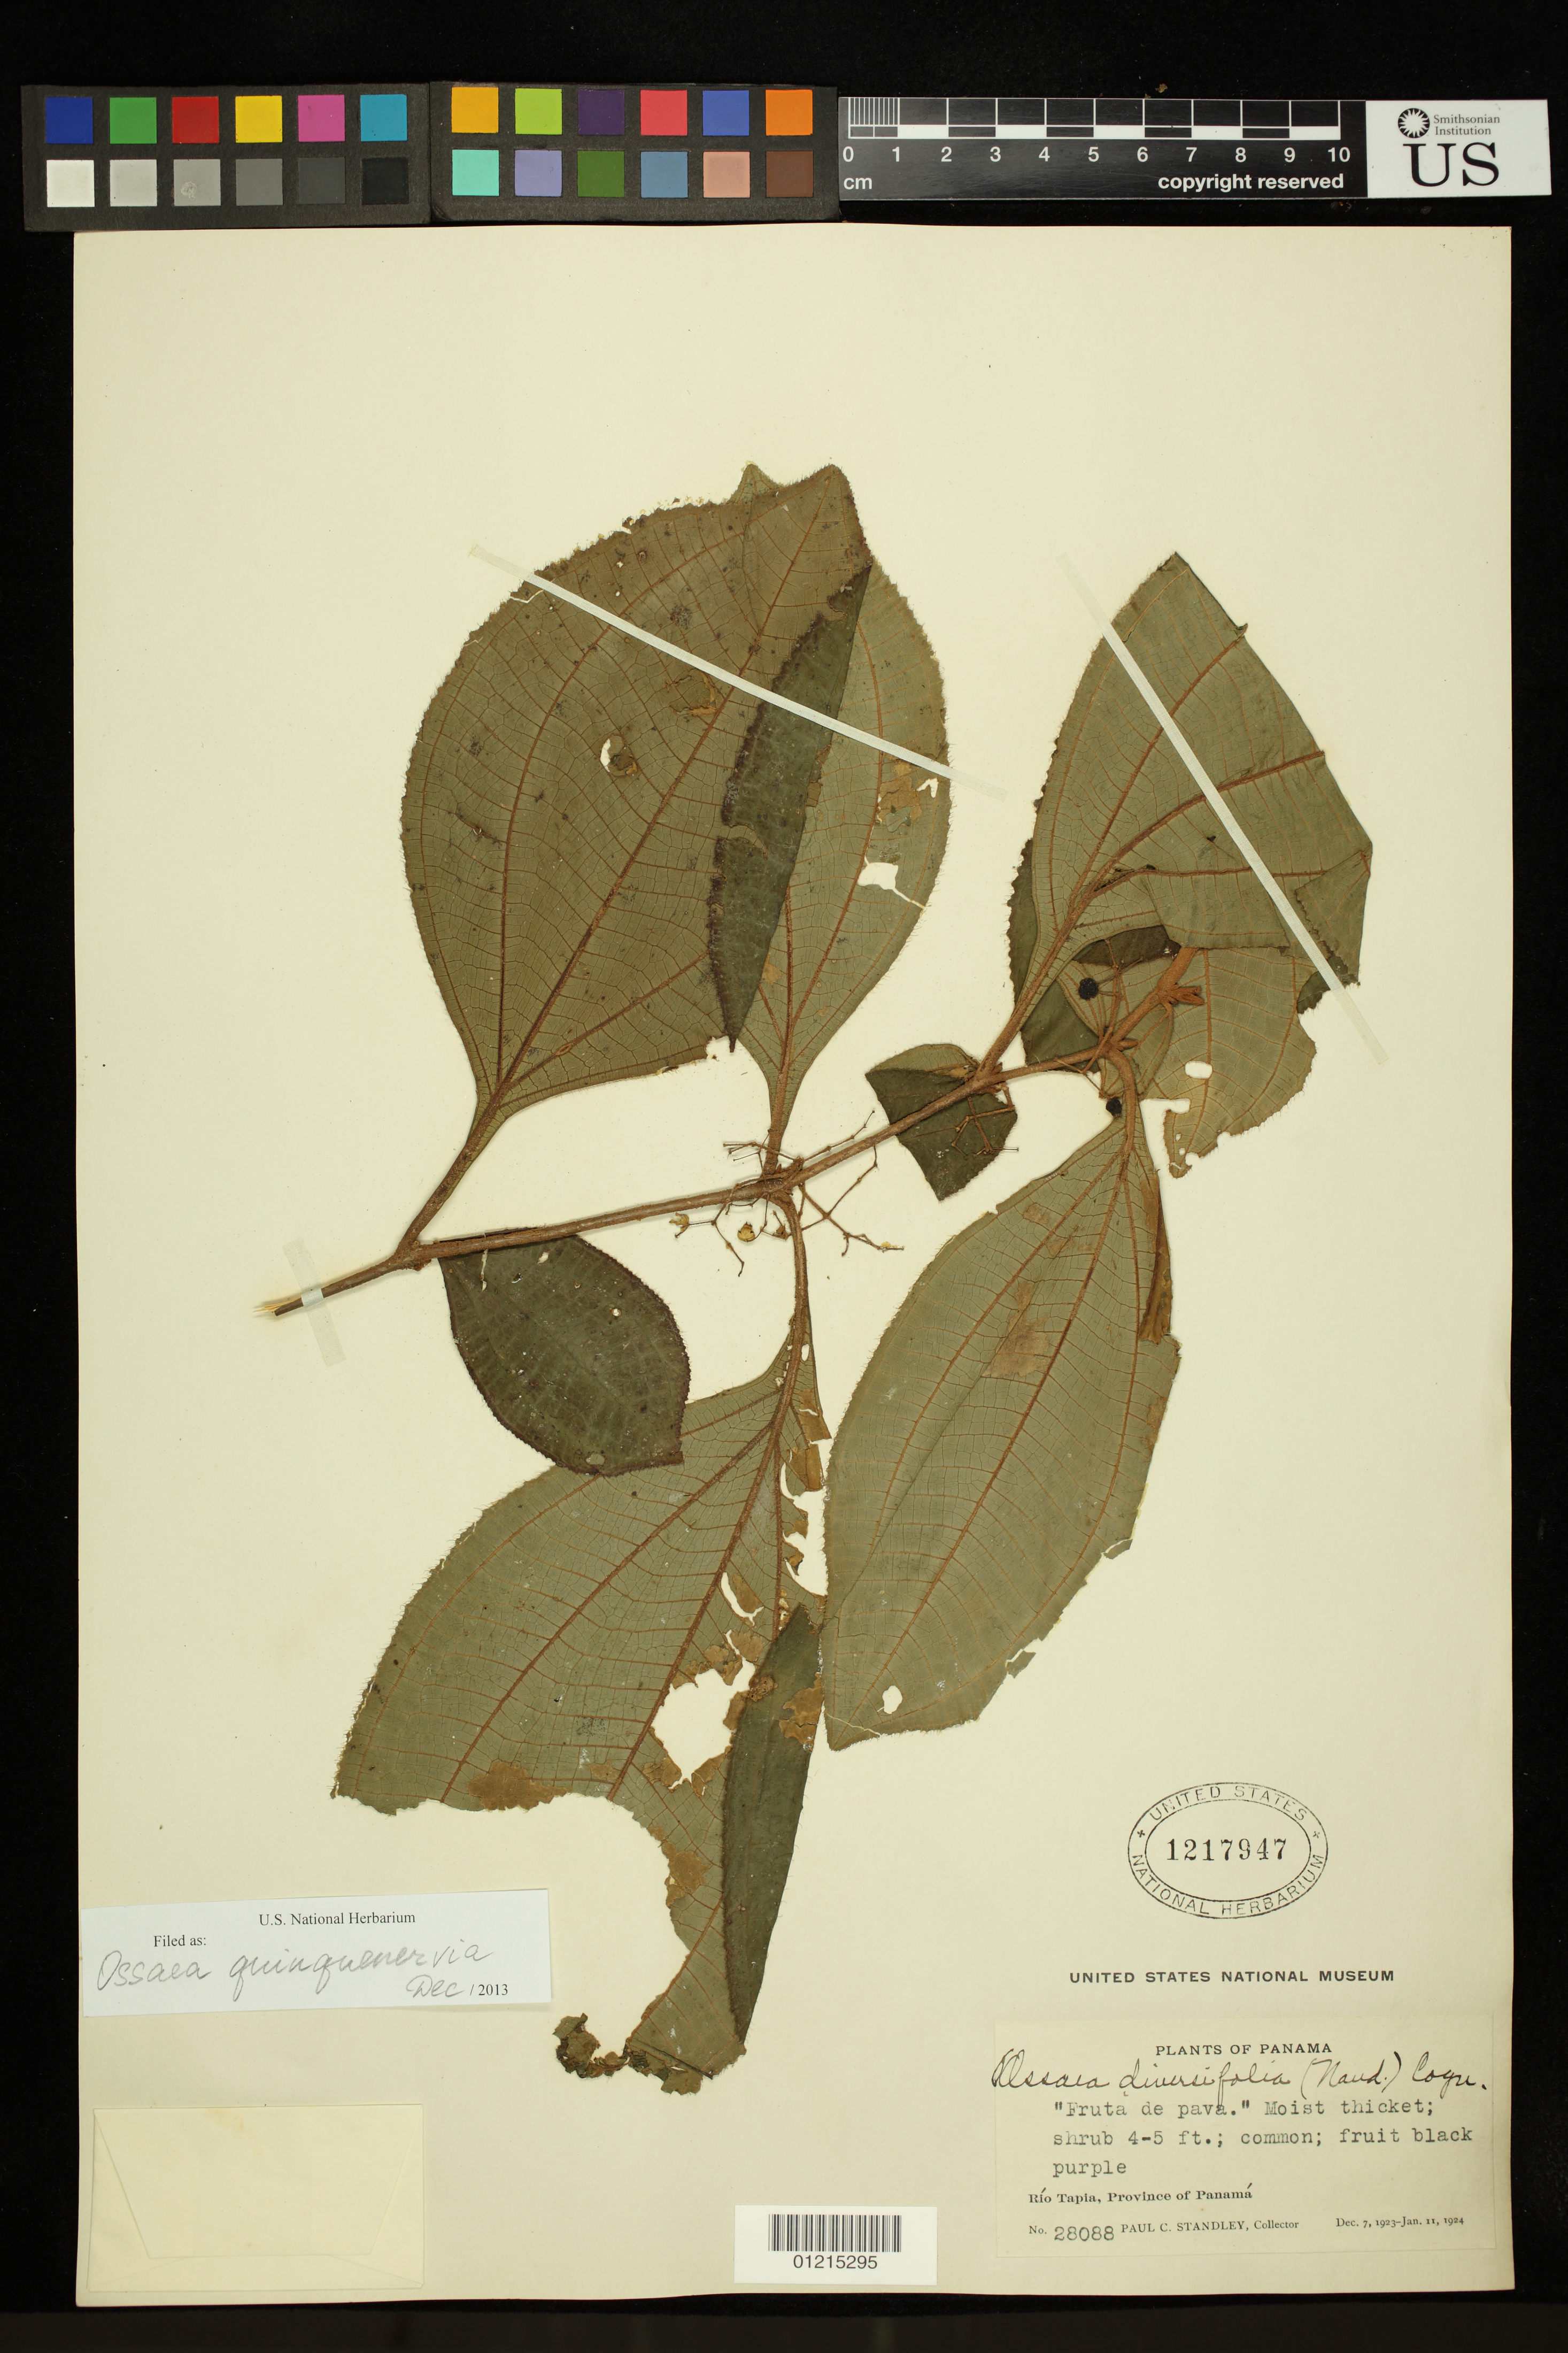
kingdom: Plantae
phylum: Tracheophyta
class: Magnoliopsida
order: Myrtales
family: Melastomataceae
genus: Ossaea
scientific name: Ossaea quinquenervia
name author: (Mill.) Cogn.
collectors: P. C. Standley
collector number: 28088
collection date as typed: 07 Dec 1923 to 11 Jan 1924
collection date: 1923-12-07/1924-01-11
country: Panama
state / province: Panamá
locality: Rio Tapia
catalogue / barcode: US 1217947